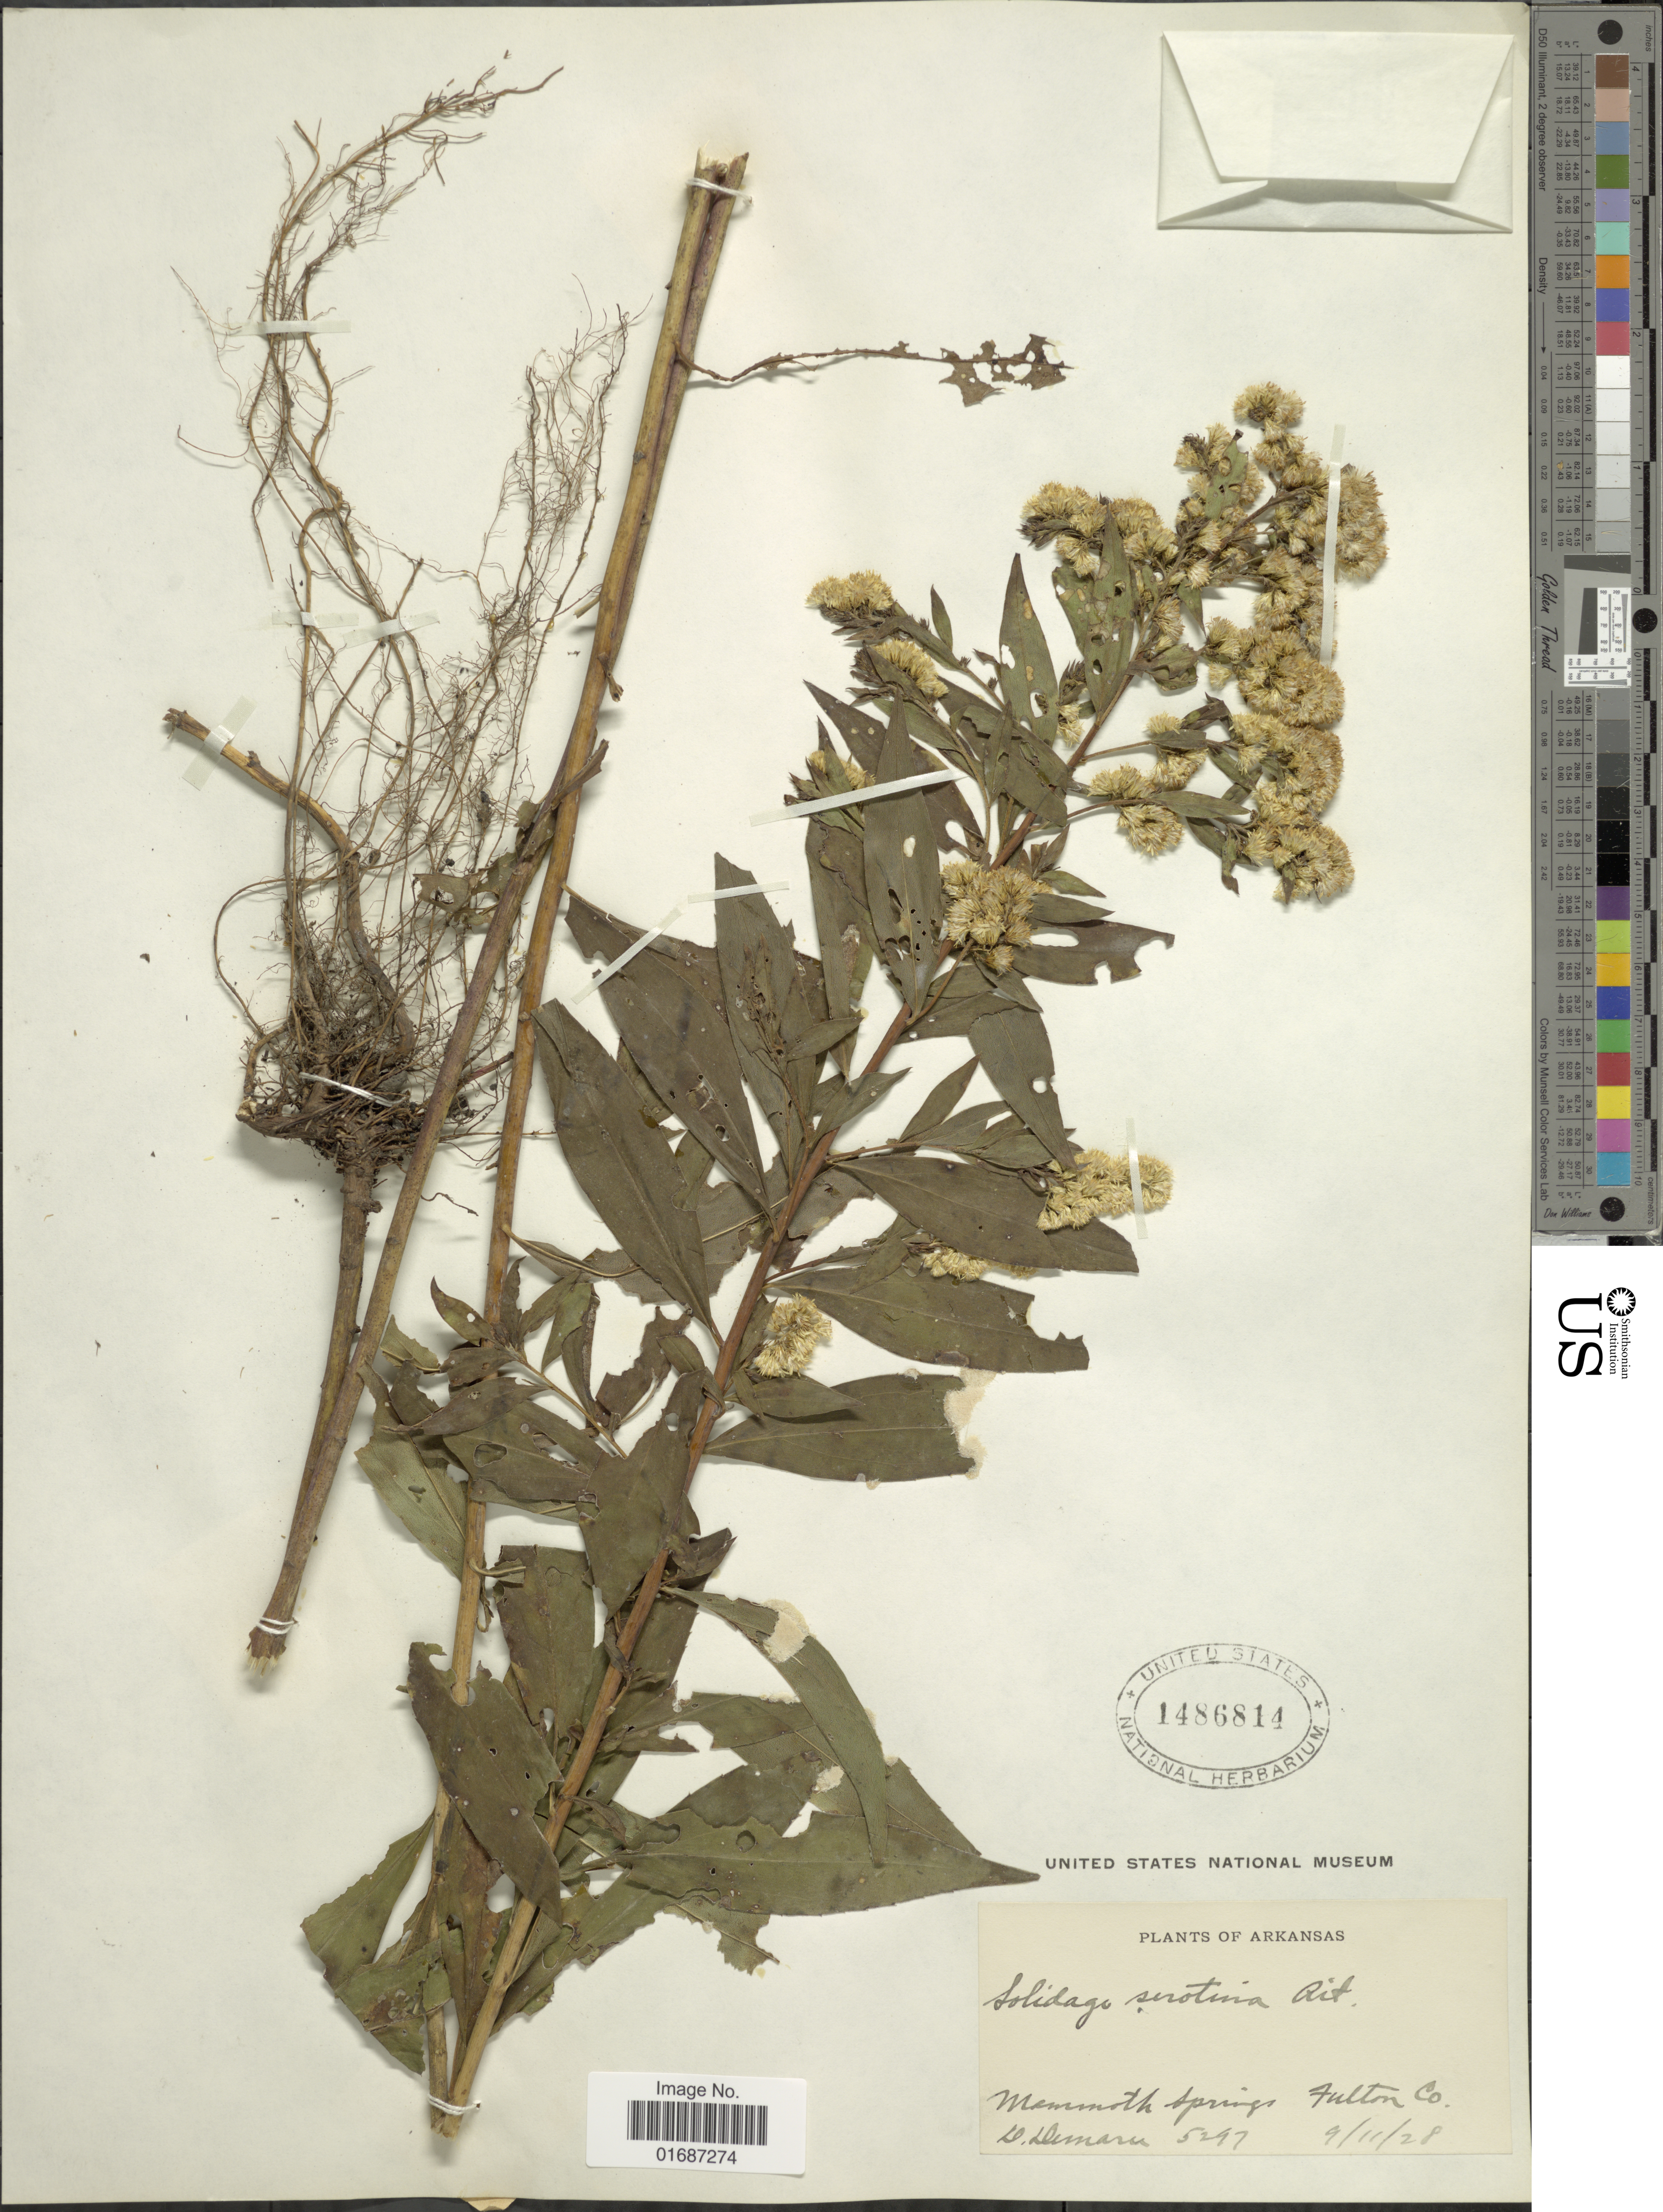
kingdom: Plantae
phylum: Tracheophyta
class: Magnoliopsida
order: Asterales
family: Asteraceae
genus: Solidago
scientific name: Solidago gigantea var. leiophylla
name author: Fernald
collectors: D. Demaree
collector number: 5297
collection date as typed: Transcribed d/m/y: 11/9/28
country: United States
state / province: Arkansas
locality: Mammoth Springs, Fulton Co.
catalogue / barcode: US 1486814